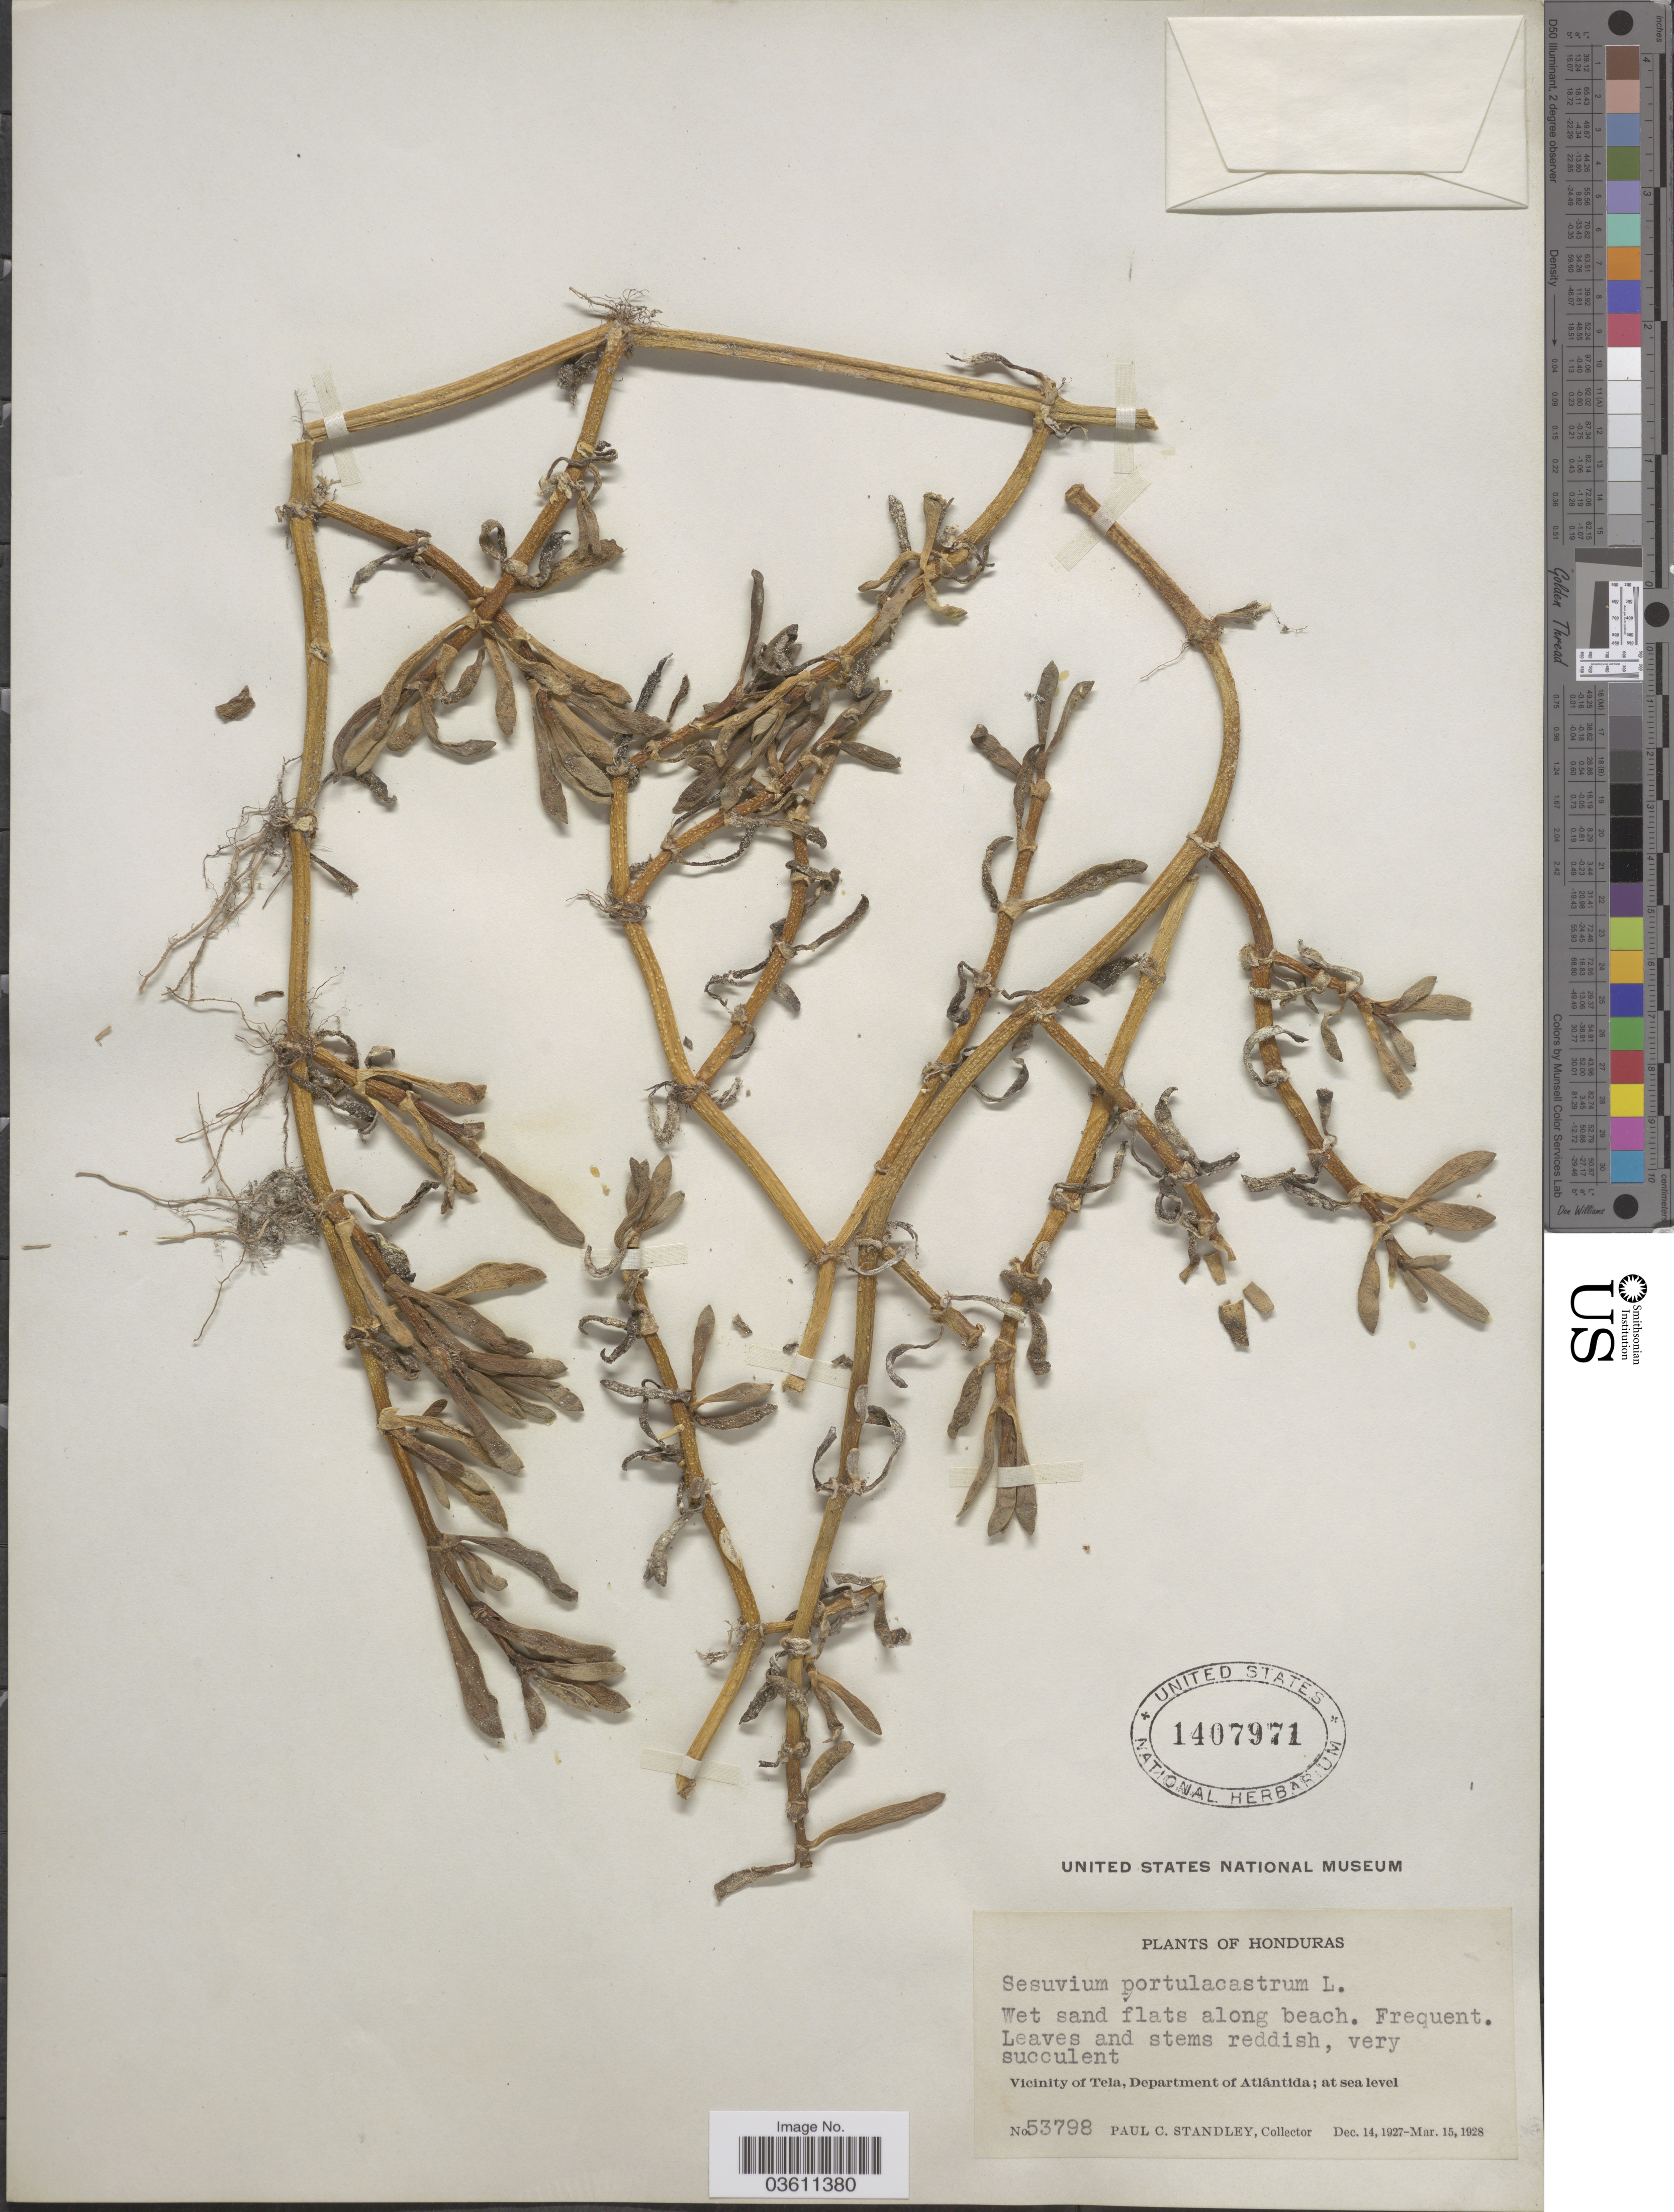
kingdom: Plantae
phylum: Tracheophyta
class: Magnoliopsida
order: Caryophyllales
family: Aizoaceae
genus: Sesuvium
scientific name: Sesuvium portulacastrum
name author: (L.) L.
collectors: P. C. Standley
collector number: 53798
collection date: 1927-12-14/1928-03-15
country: Honduras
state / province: Atlántida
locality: Vicinity of Tela, Department of Atlántida.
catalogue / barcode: US 1407971